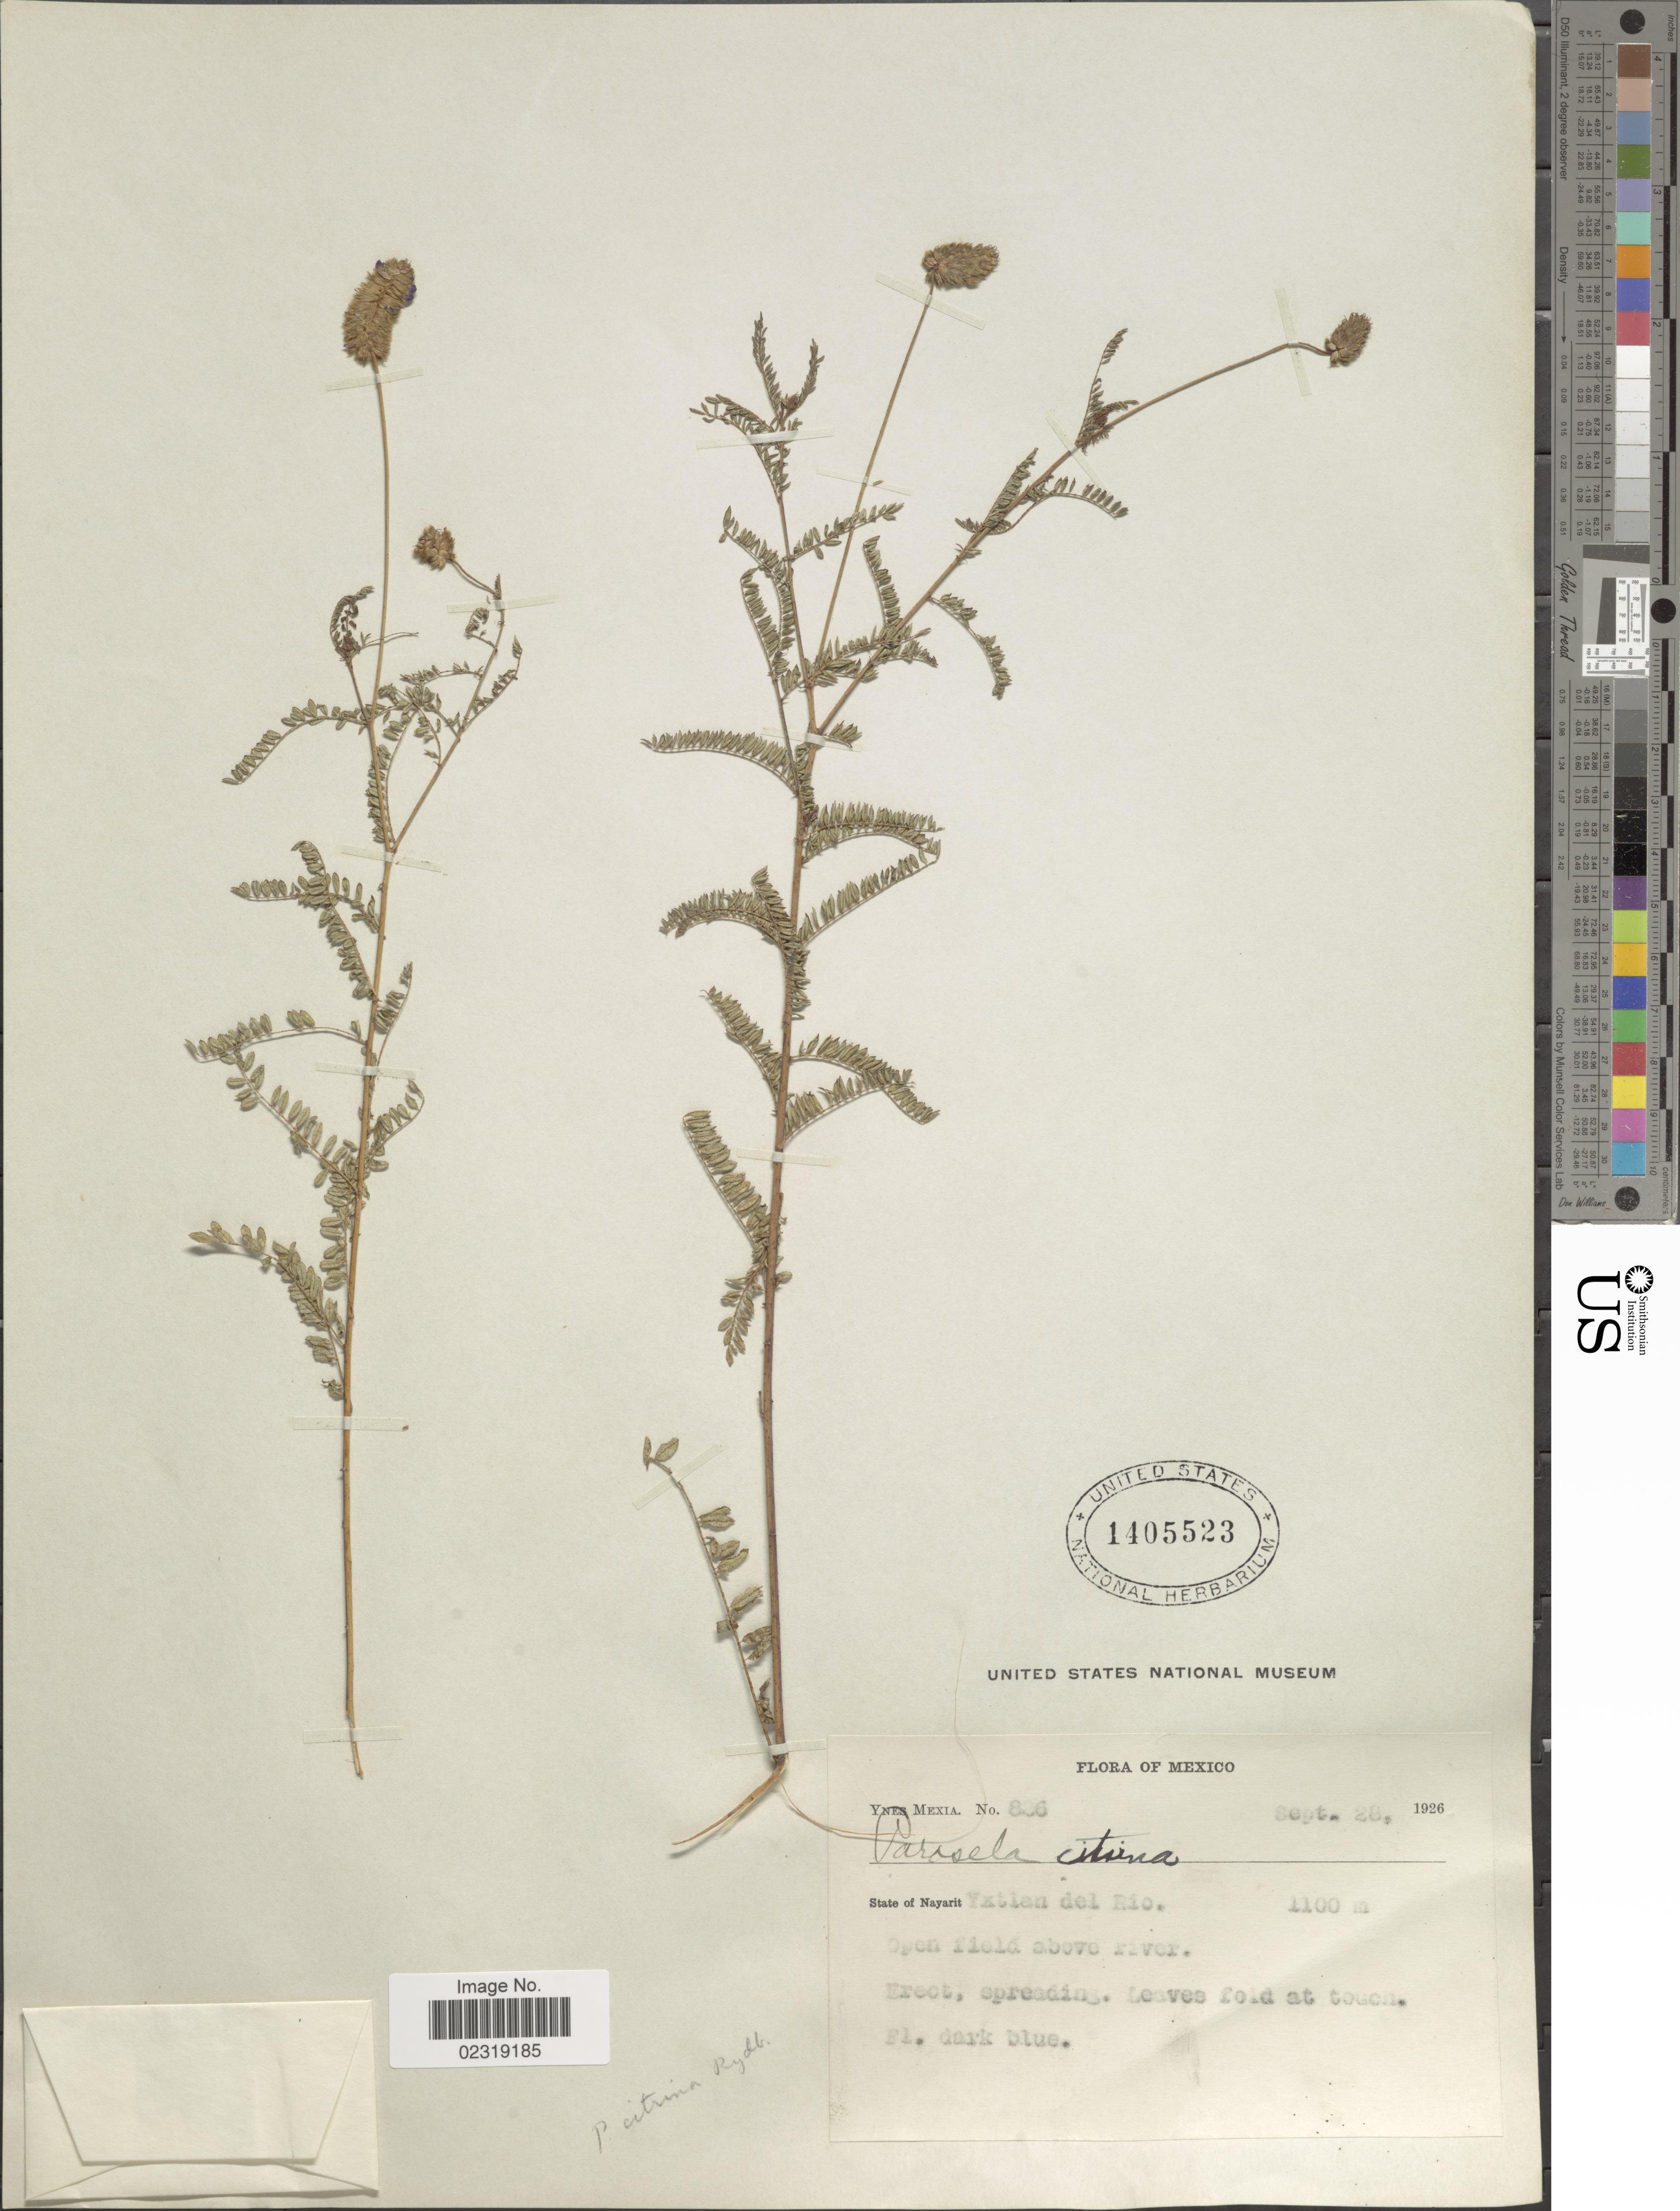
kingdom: Plantae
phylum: Tracheophyta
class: Magnoliopsida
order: Fabales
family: Fabaceae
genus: Dalea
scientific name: Dalea foliolosa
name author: (Aiton) Barneby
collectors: Y. Mexia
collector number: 886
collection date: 1926-09-28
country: Mexico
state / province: Nayarit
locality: Yxtlan del Rio. Open field above river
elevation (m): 1100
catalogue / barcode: US 1405523